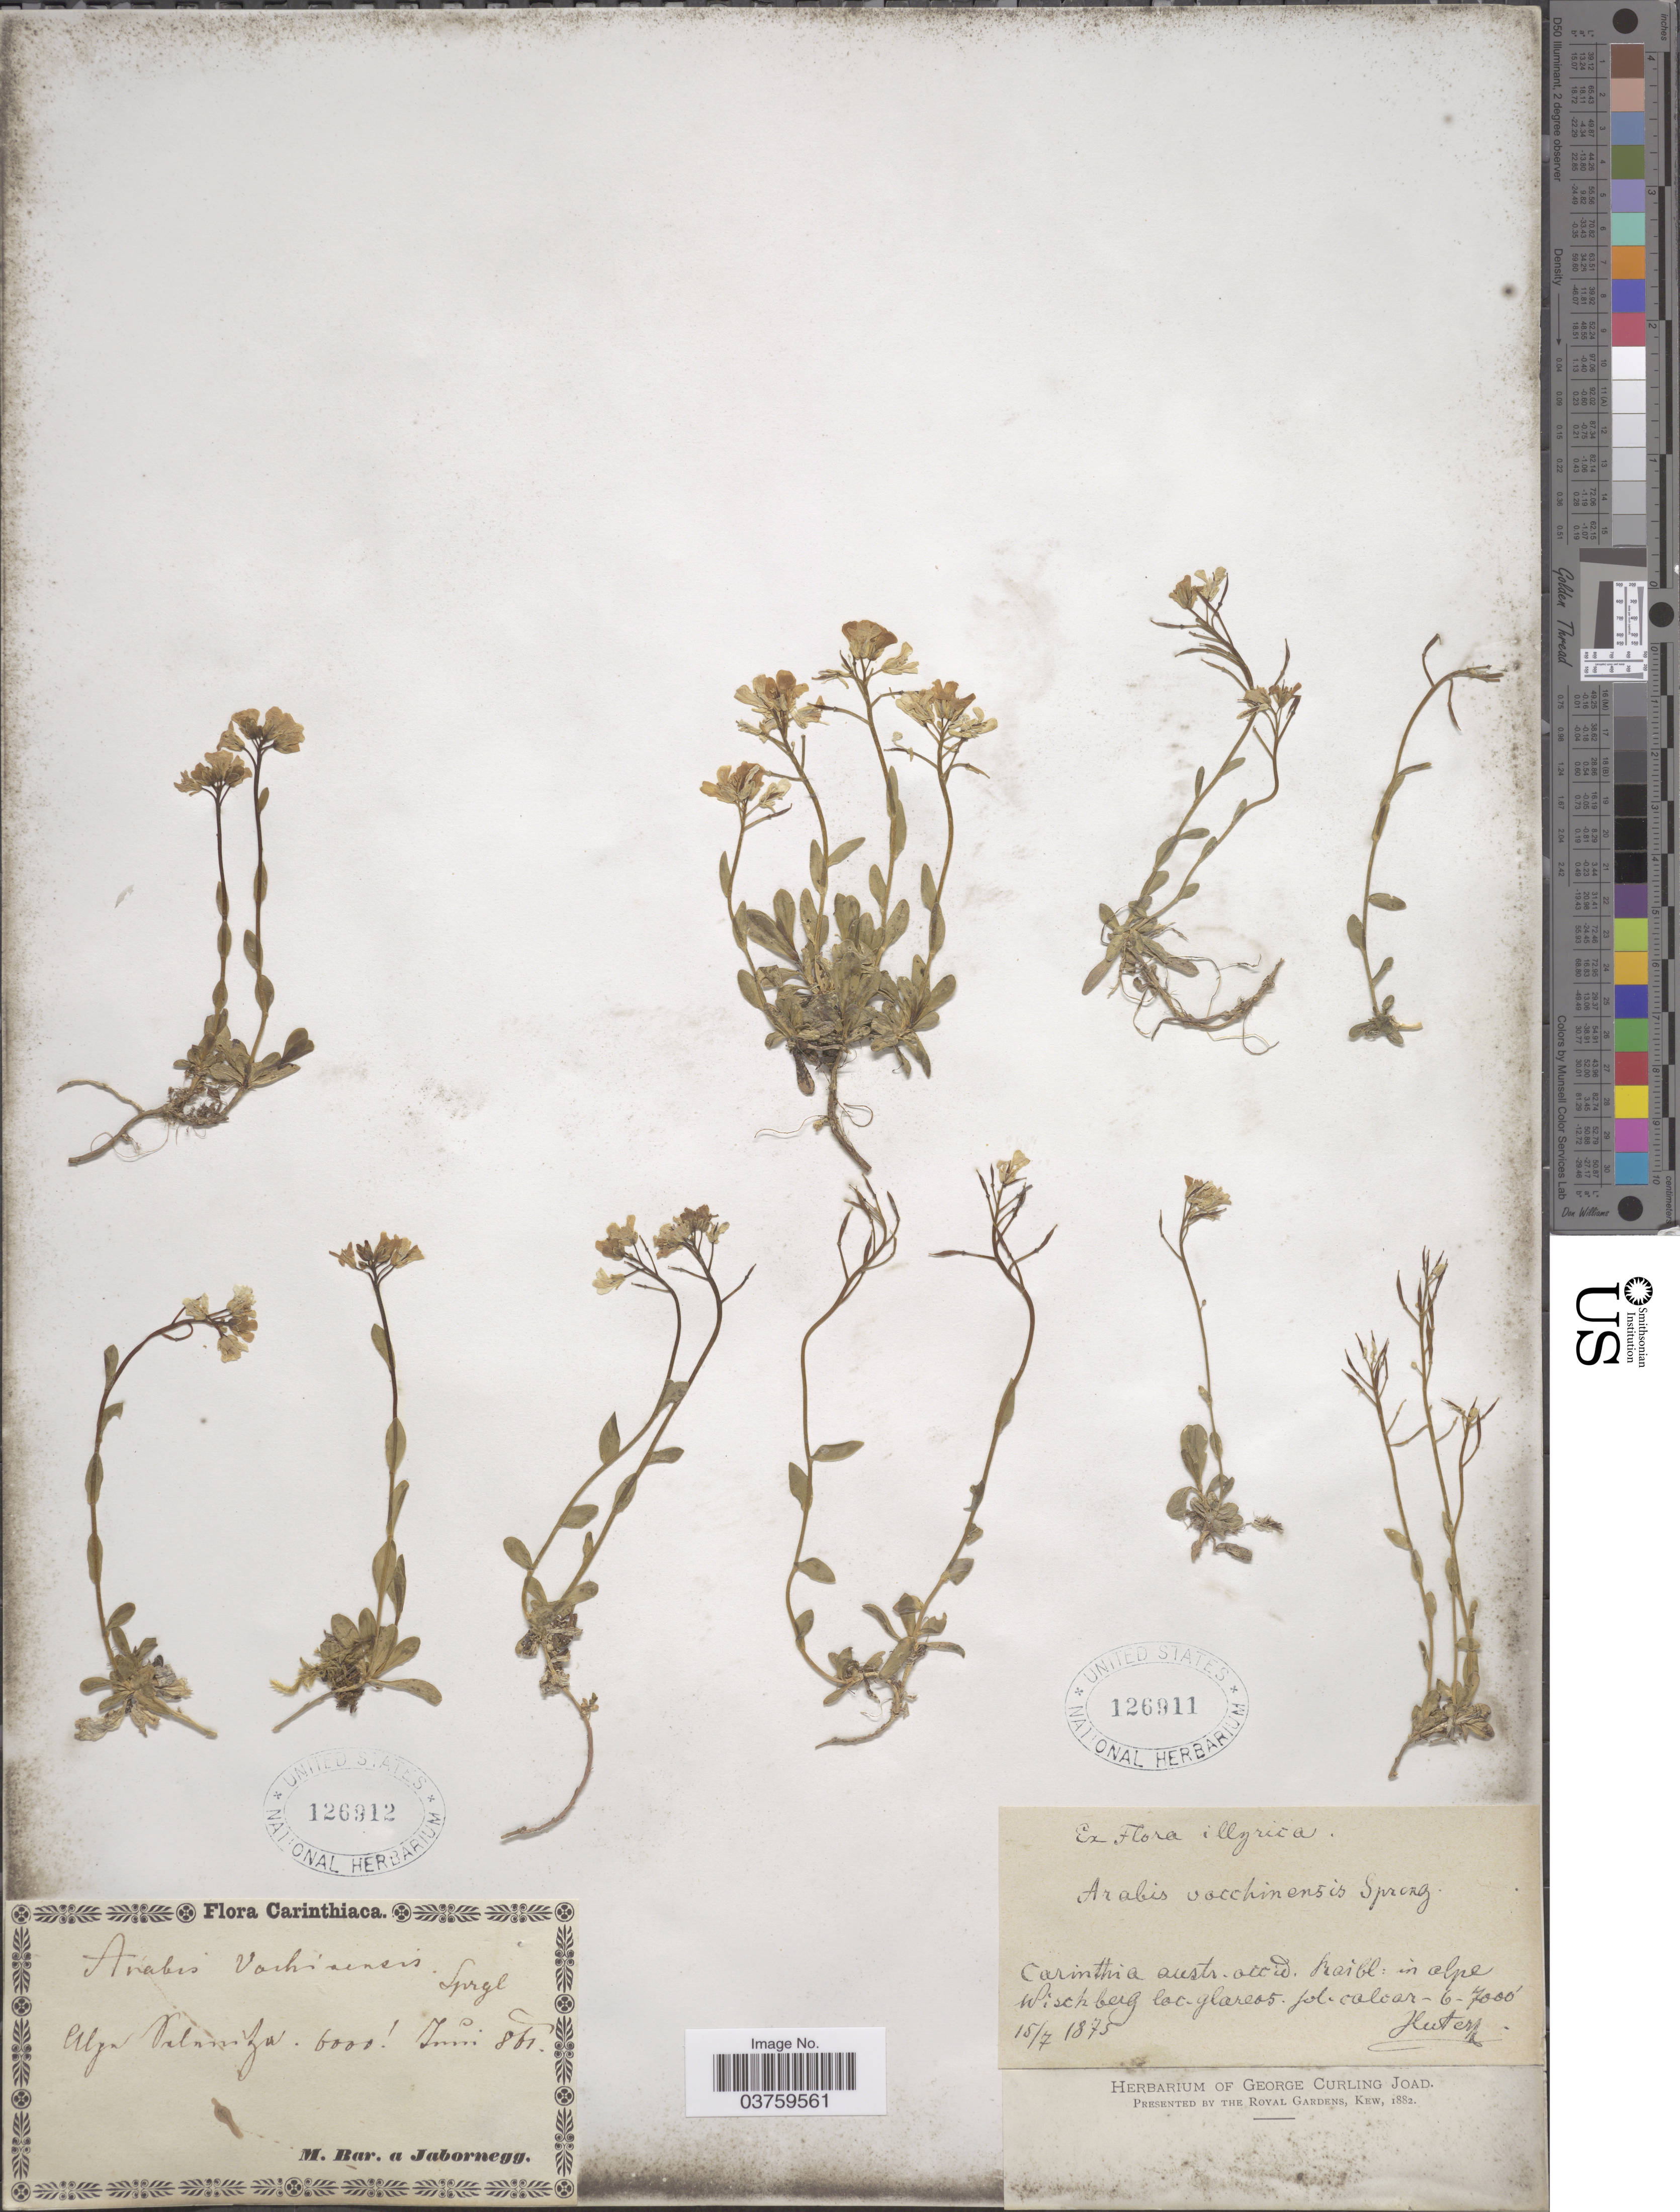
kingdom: Plantae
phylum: Tracheophyta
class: Magnoliopsida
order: Brassicales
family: Brassicaceae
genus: Arabis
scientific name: Arabis vochinensis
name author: Spreng.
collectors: B. Jabornegg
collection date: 1861-06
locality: Carinthiaca. Alpn Onlnmzu.*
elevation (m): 1829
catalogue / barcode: US 126912-2